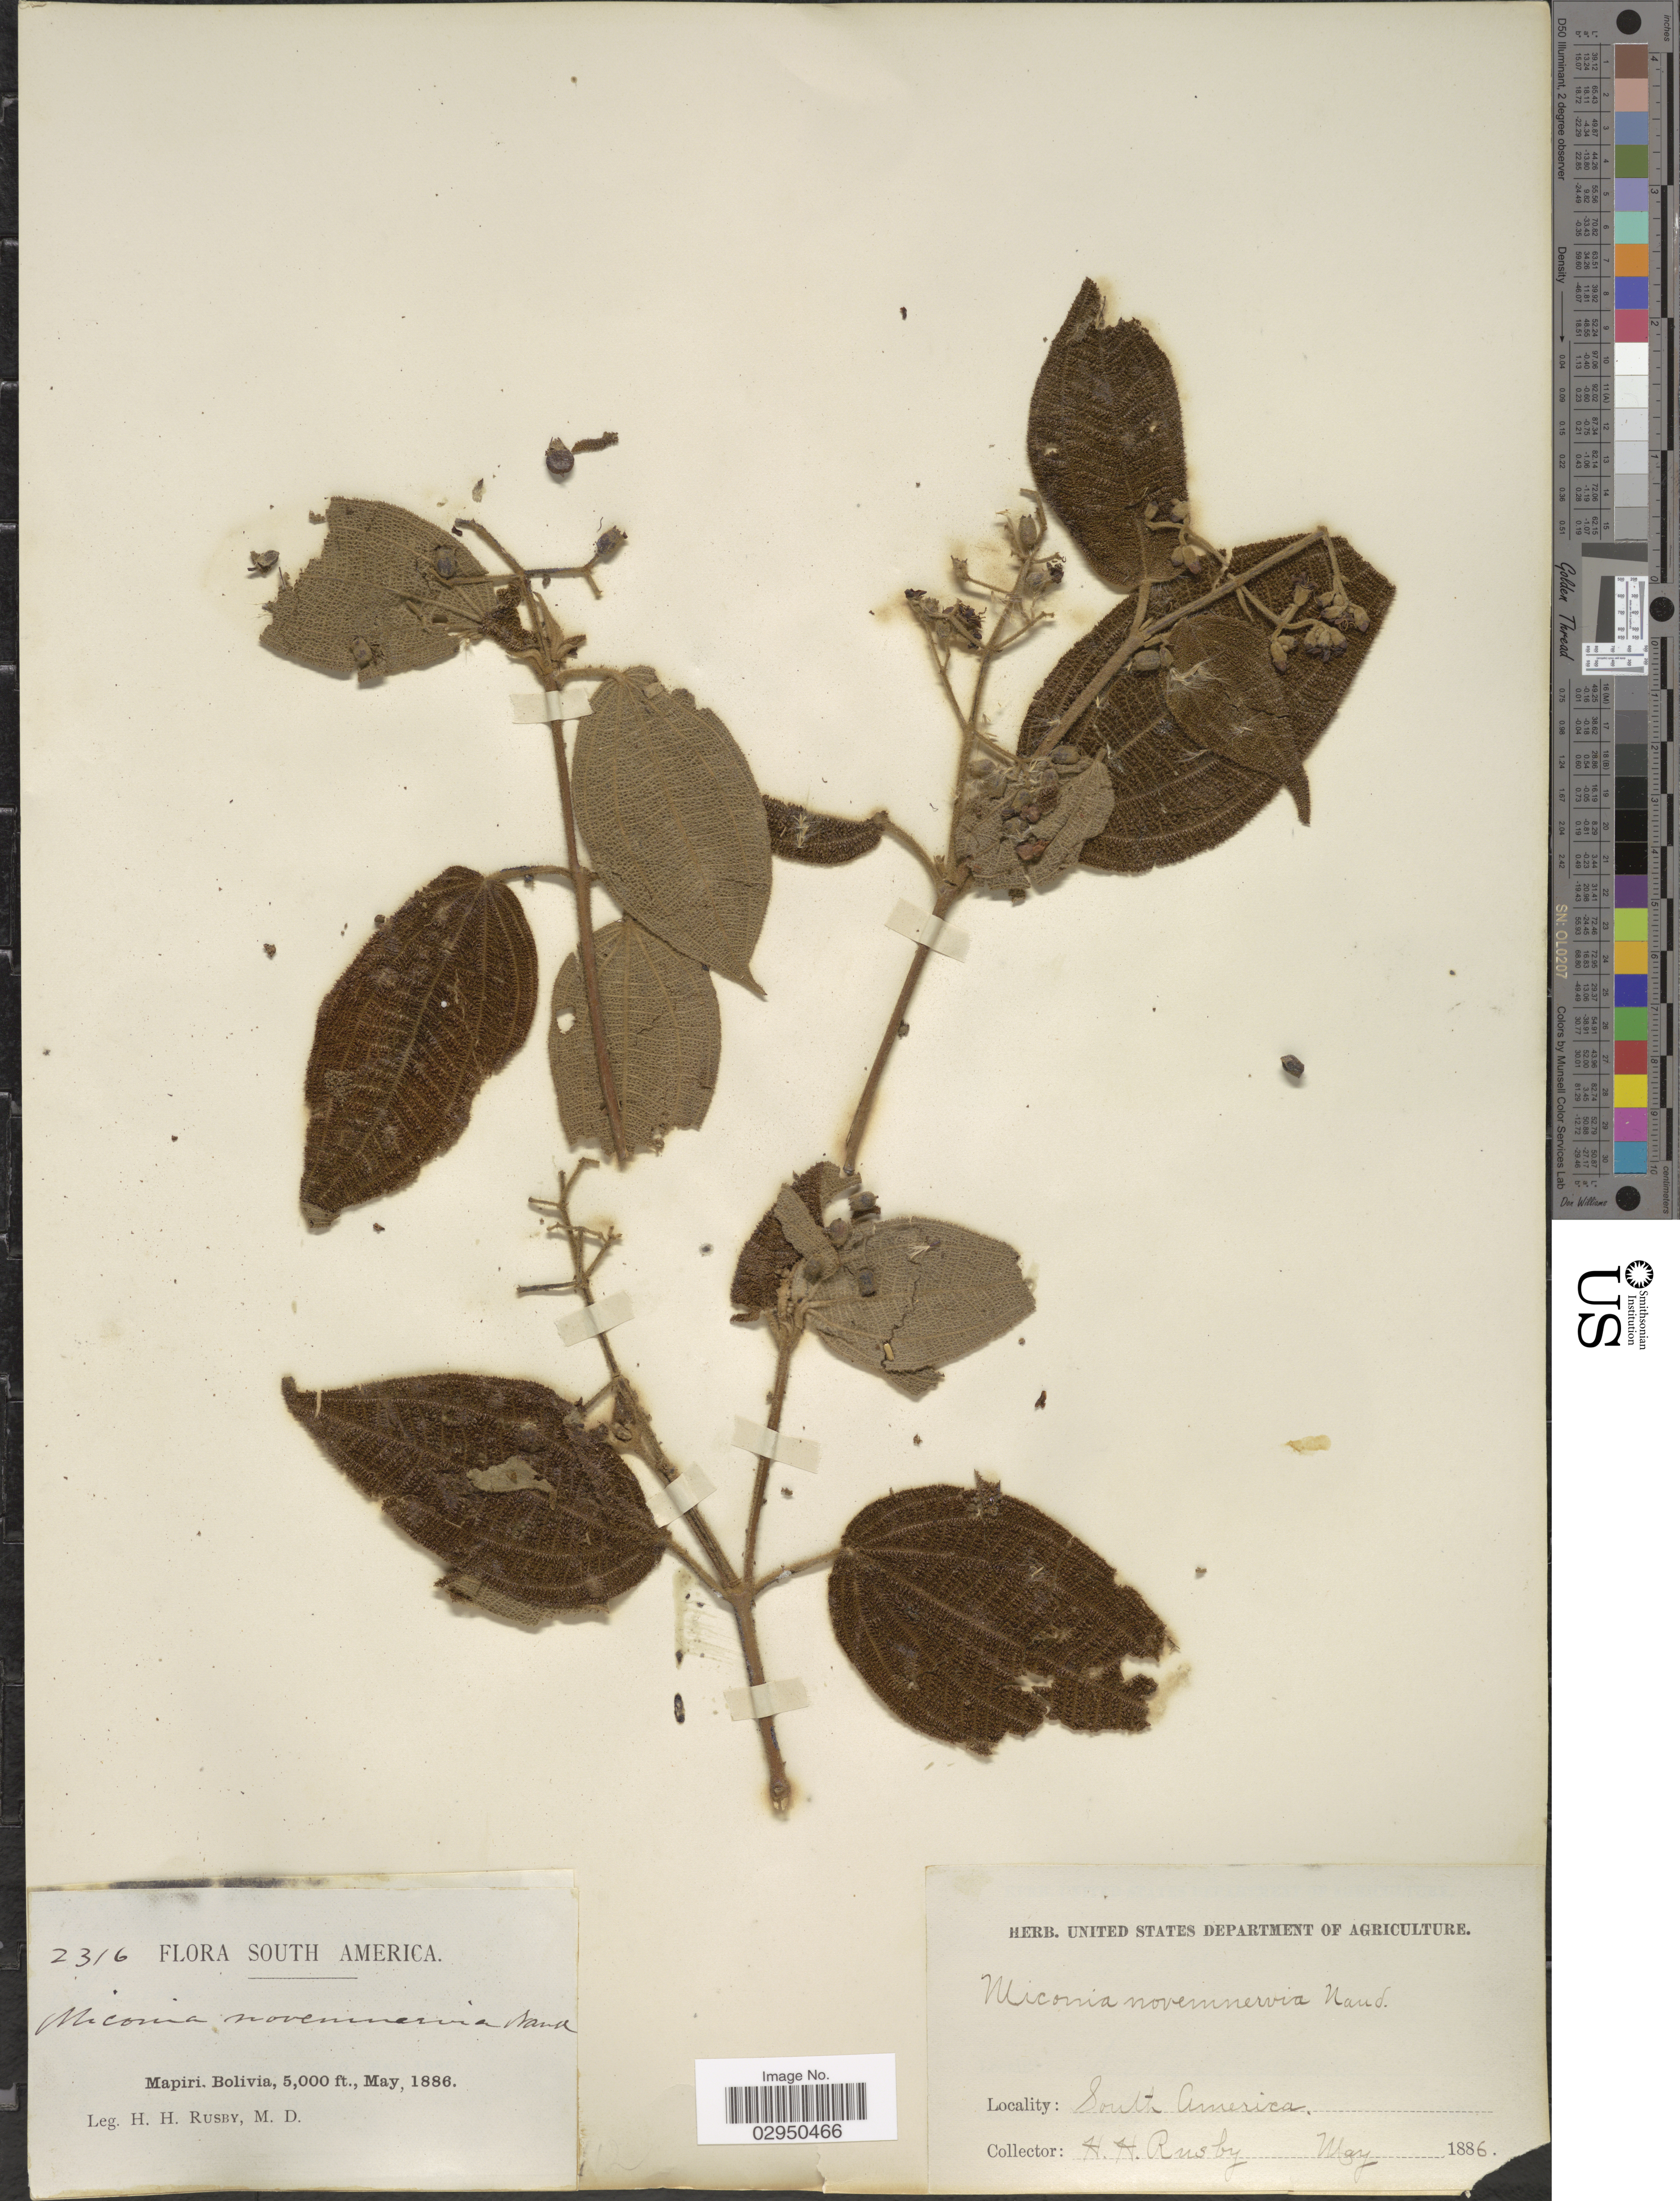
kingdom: Plantae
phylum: Tracheophyta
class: Magnoliopsida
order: Myrtales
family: Melastomataceae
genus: Clidemia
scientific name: Clidemia novemnervia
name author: (DC.) Triana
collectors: H. H. Rusby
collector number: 2316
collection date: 1886-05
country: Bolivia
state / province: La Páz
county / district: Larecaja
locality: Mapiri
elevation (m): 1524